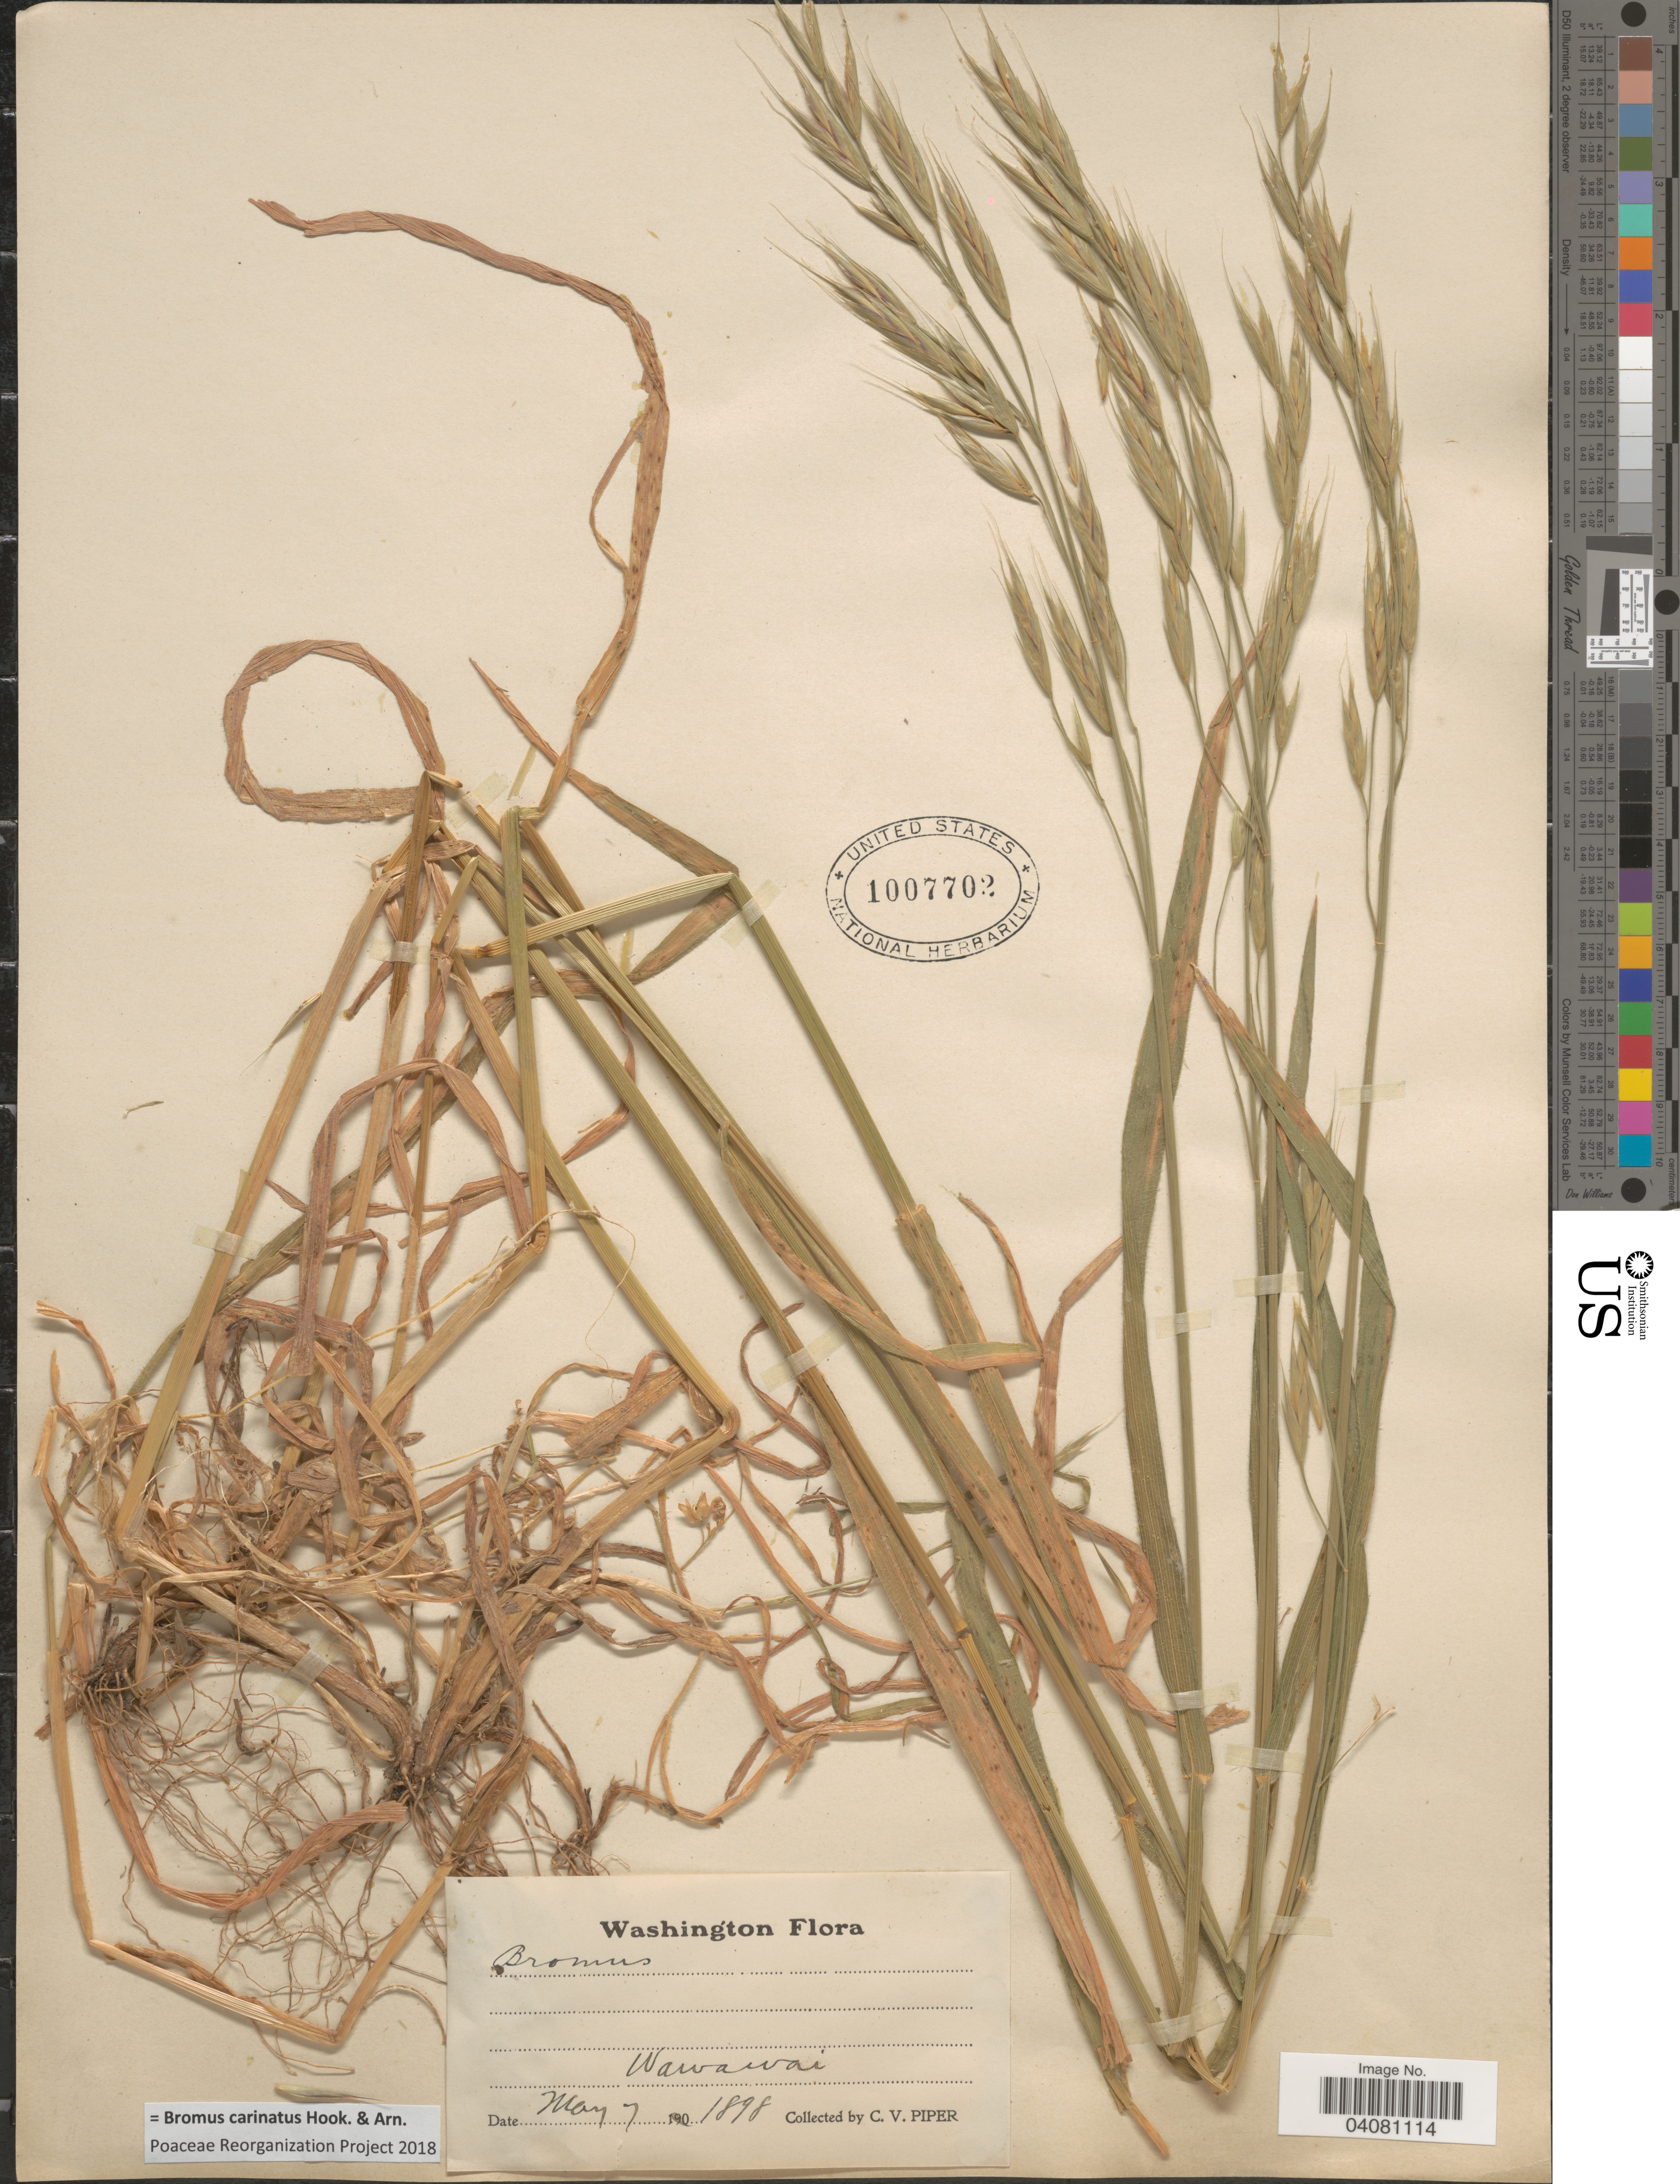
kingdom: Plantae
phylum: Tracheophyta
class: Liliopsida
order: Poales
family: Poaceae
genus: Bromus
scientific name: Bromus carinatus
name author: Hook. & Arn.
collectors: C. V. Piper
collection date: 1898-05-07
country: United States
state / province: Washington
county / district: Whitman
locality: Wawawai.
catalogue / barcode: US 1007702